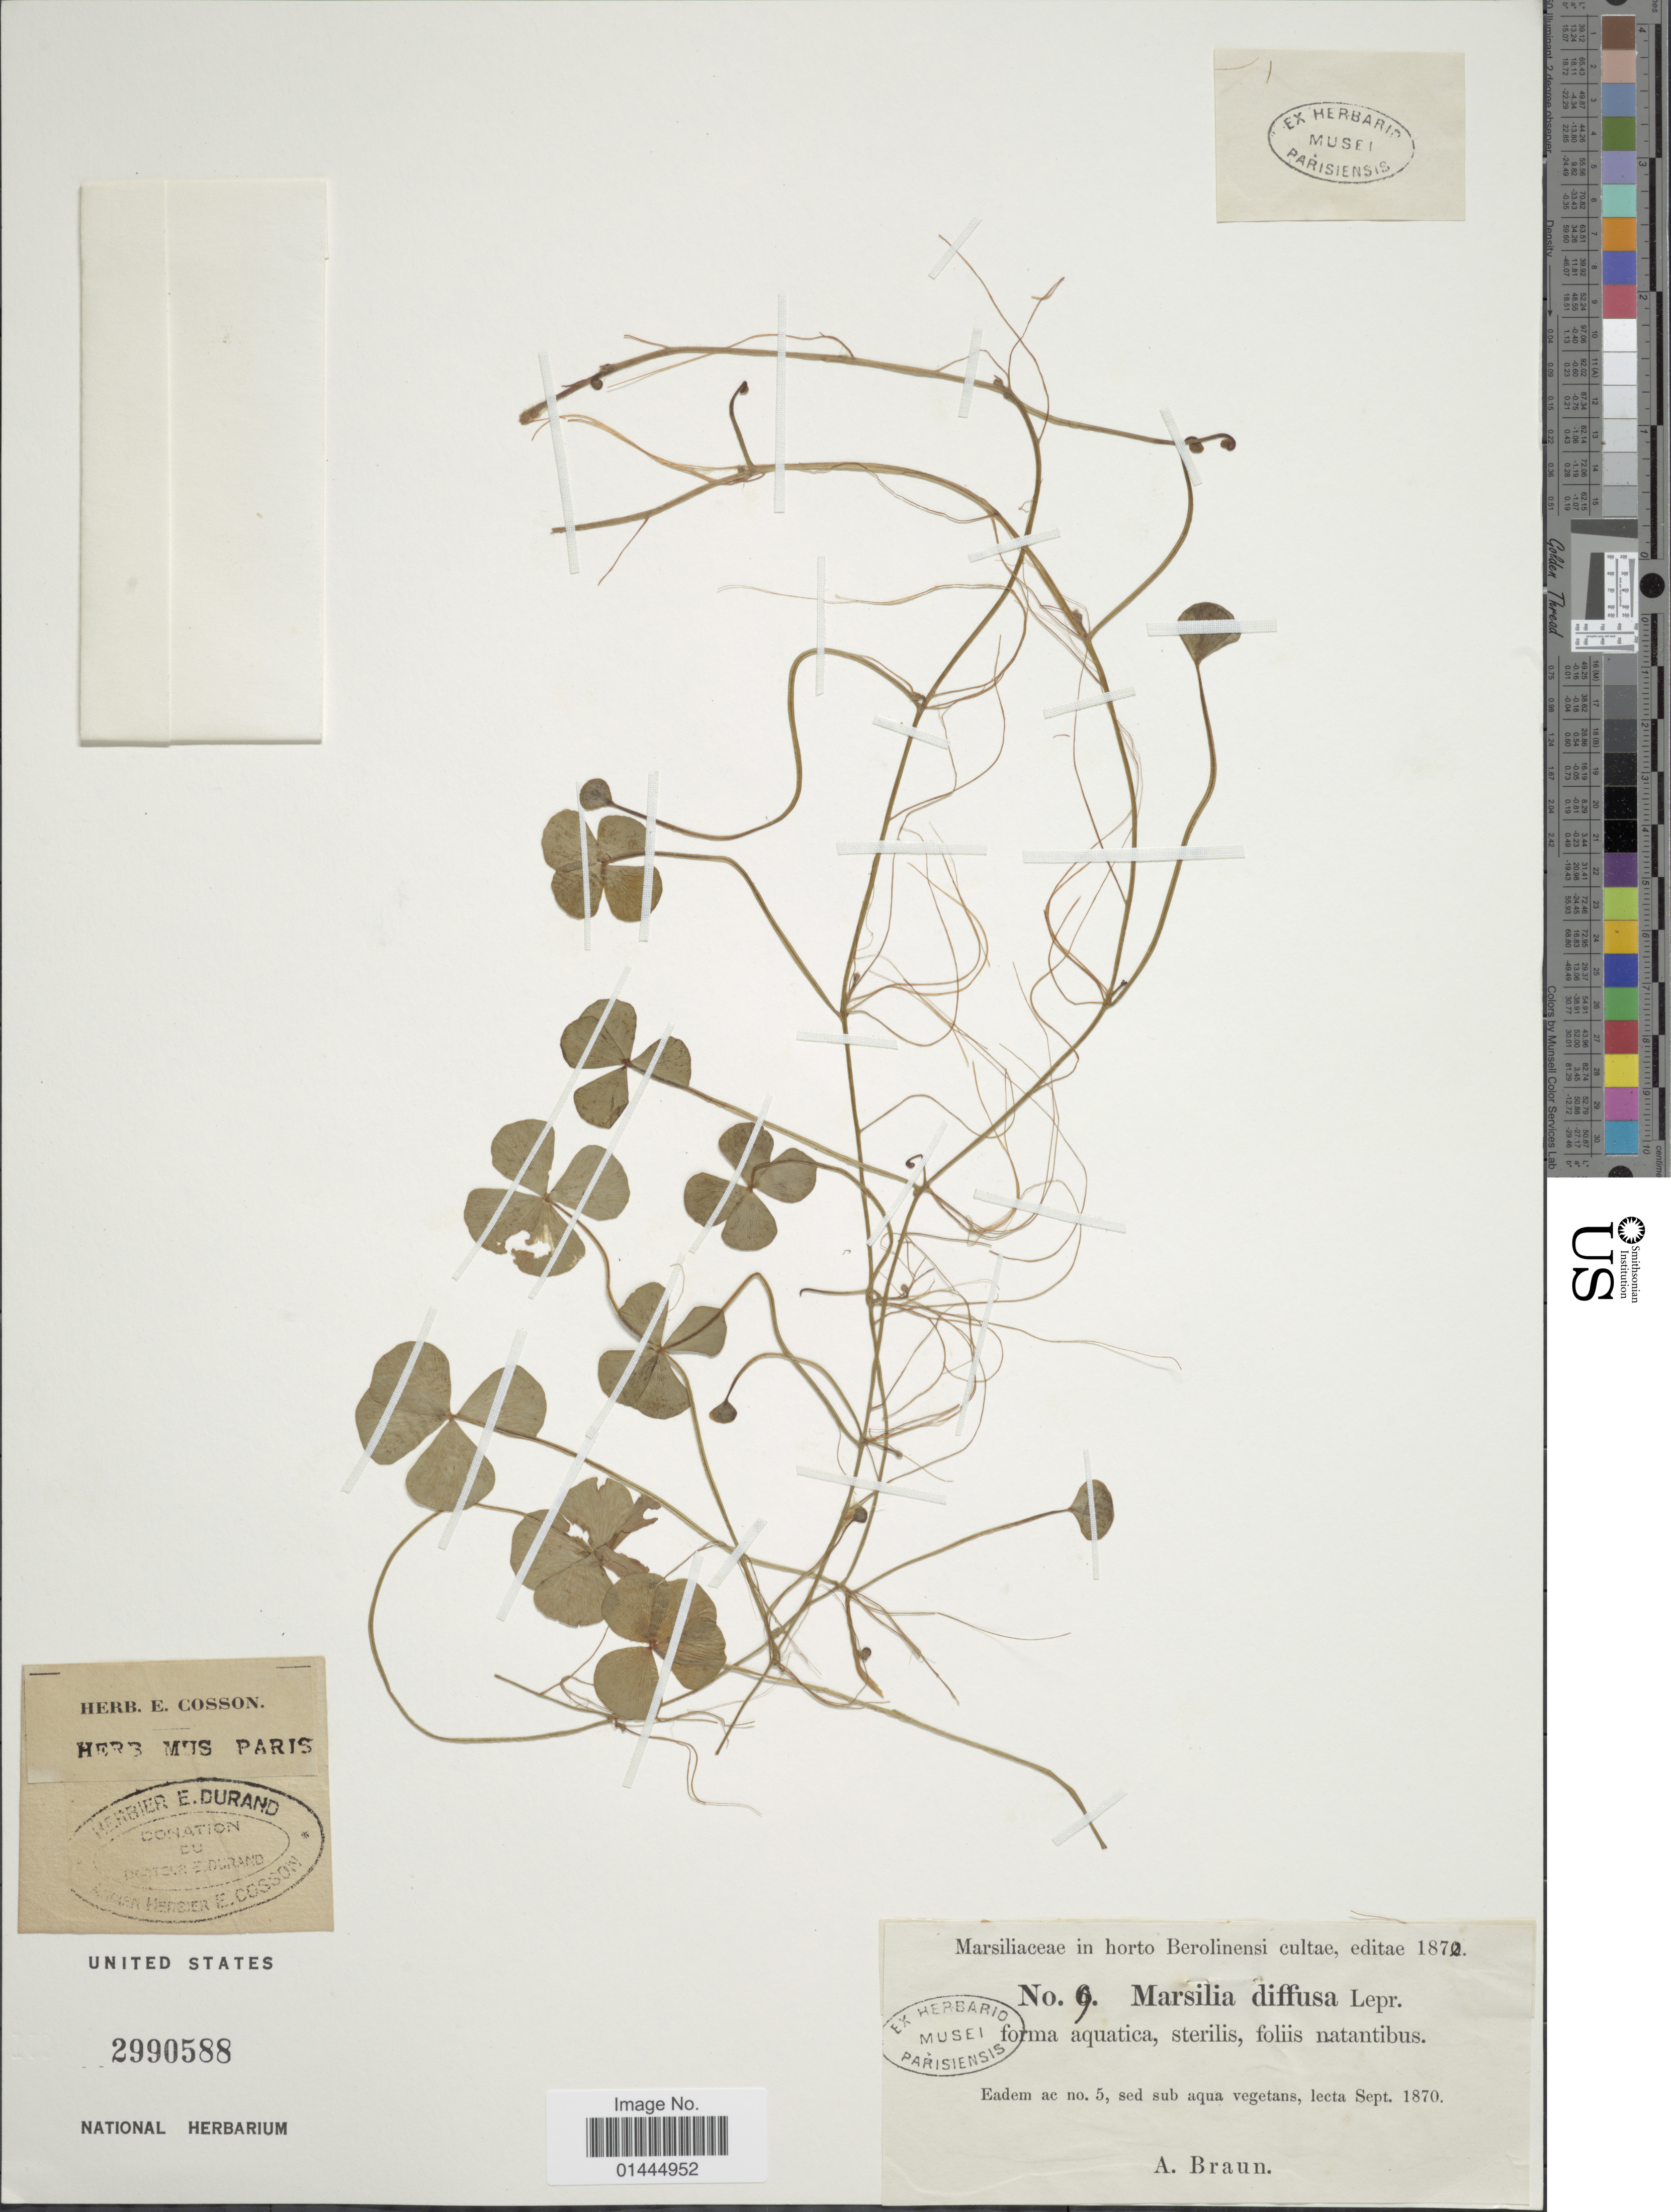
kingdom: Plantae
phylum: Tracheophyta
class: Polypodiopsida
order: Salviniales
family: Marsileaceae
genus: Marsilea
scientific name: Marsilea diffusa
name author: Lepr. ex A. Braun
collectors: A. Braun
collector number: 9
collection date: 1870-09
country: Germany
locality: In horto Berolinensi cultae.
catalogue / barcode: US 2990588